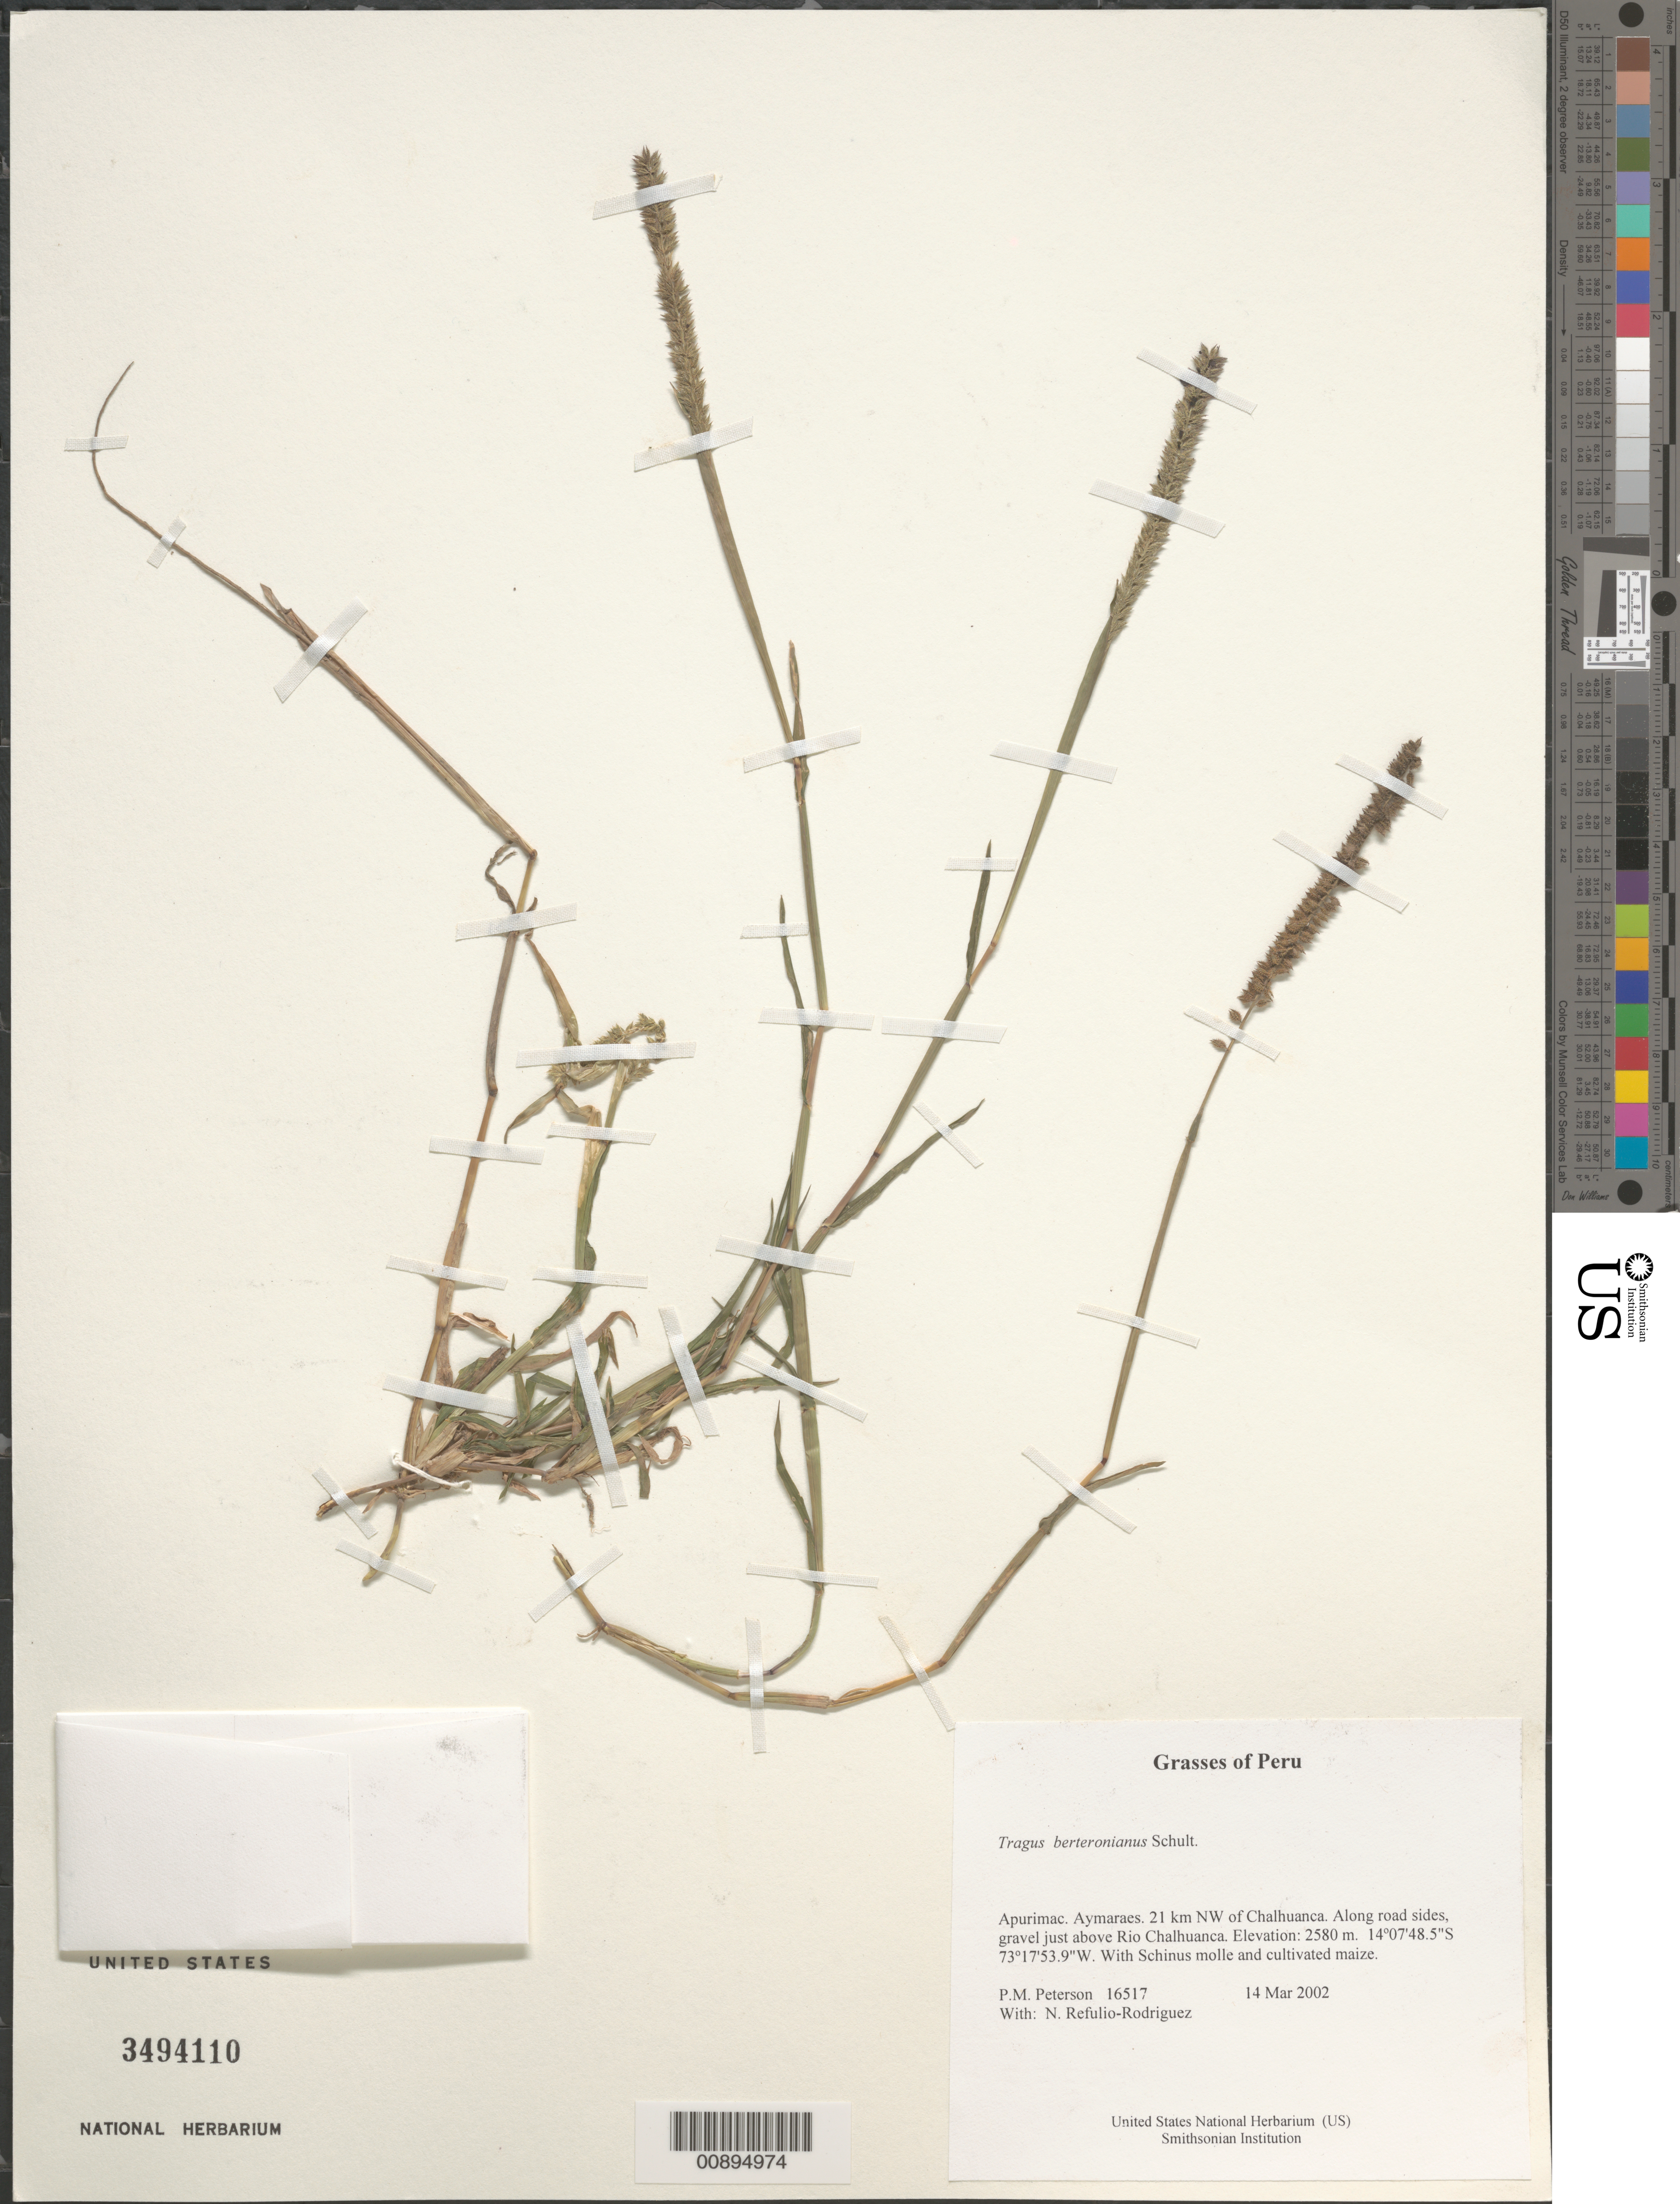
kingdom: Plantae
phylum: Tracheophyta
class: Liliopsida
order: Poales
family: Poaceae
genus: Tragus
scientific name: Tragus berteronianus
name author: Schult.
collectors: P. M. Peterson & N. Refulio-Rodríguez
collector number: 16517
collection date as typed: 14 Mar 2002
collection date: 2002-03-14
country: Peru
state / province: Apurímac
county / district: Aymaraes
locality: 21 km NW of Chalhuanca. Along road sides, gravel just above Rio Chalhuanca.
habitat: With ~Schinus molle~ and cultivated maize.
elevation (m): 2580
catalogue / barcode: US 3494110